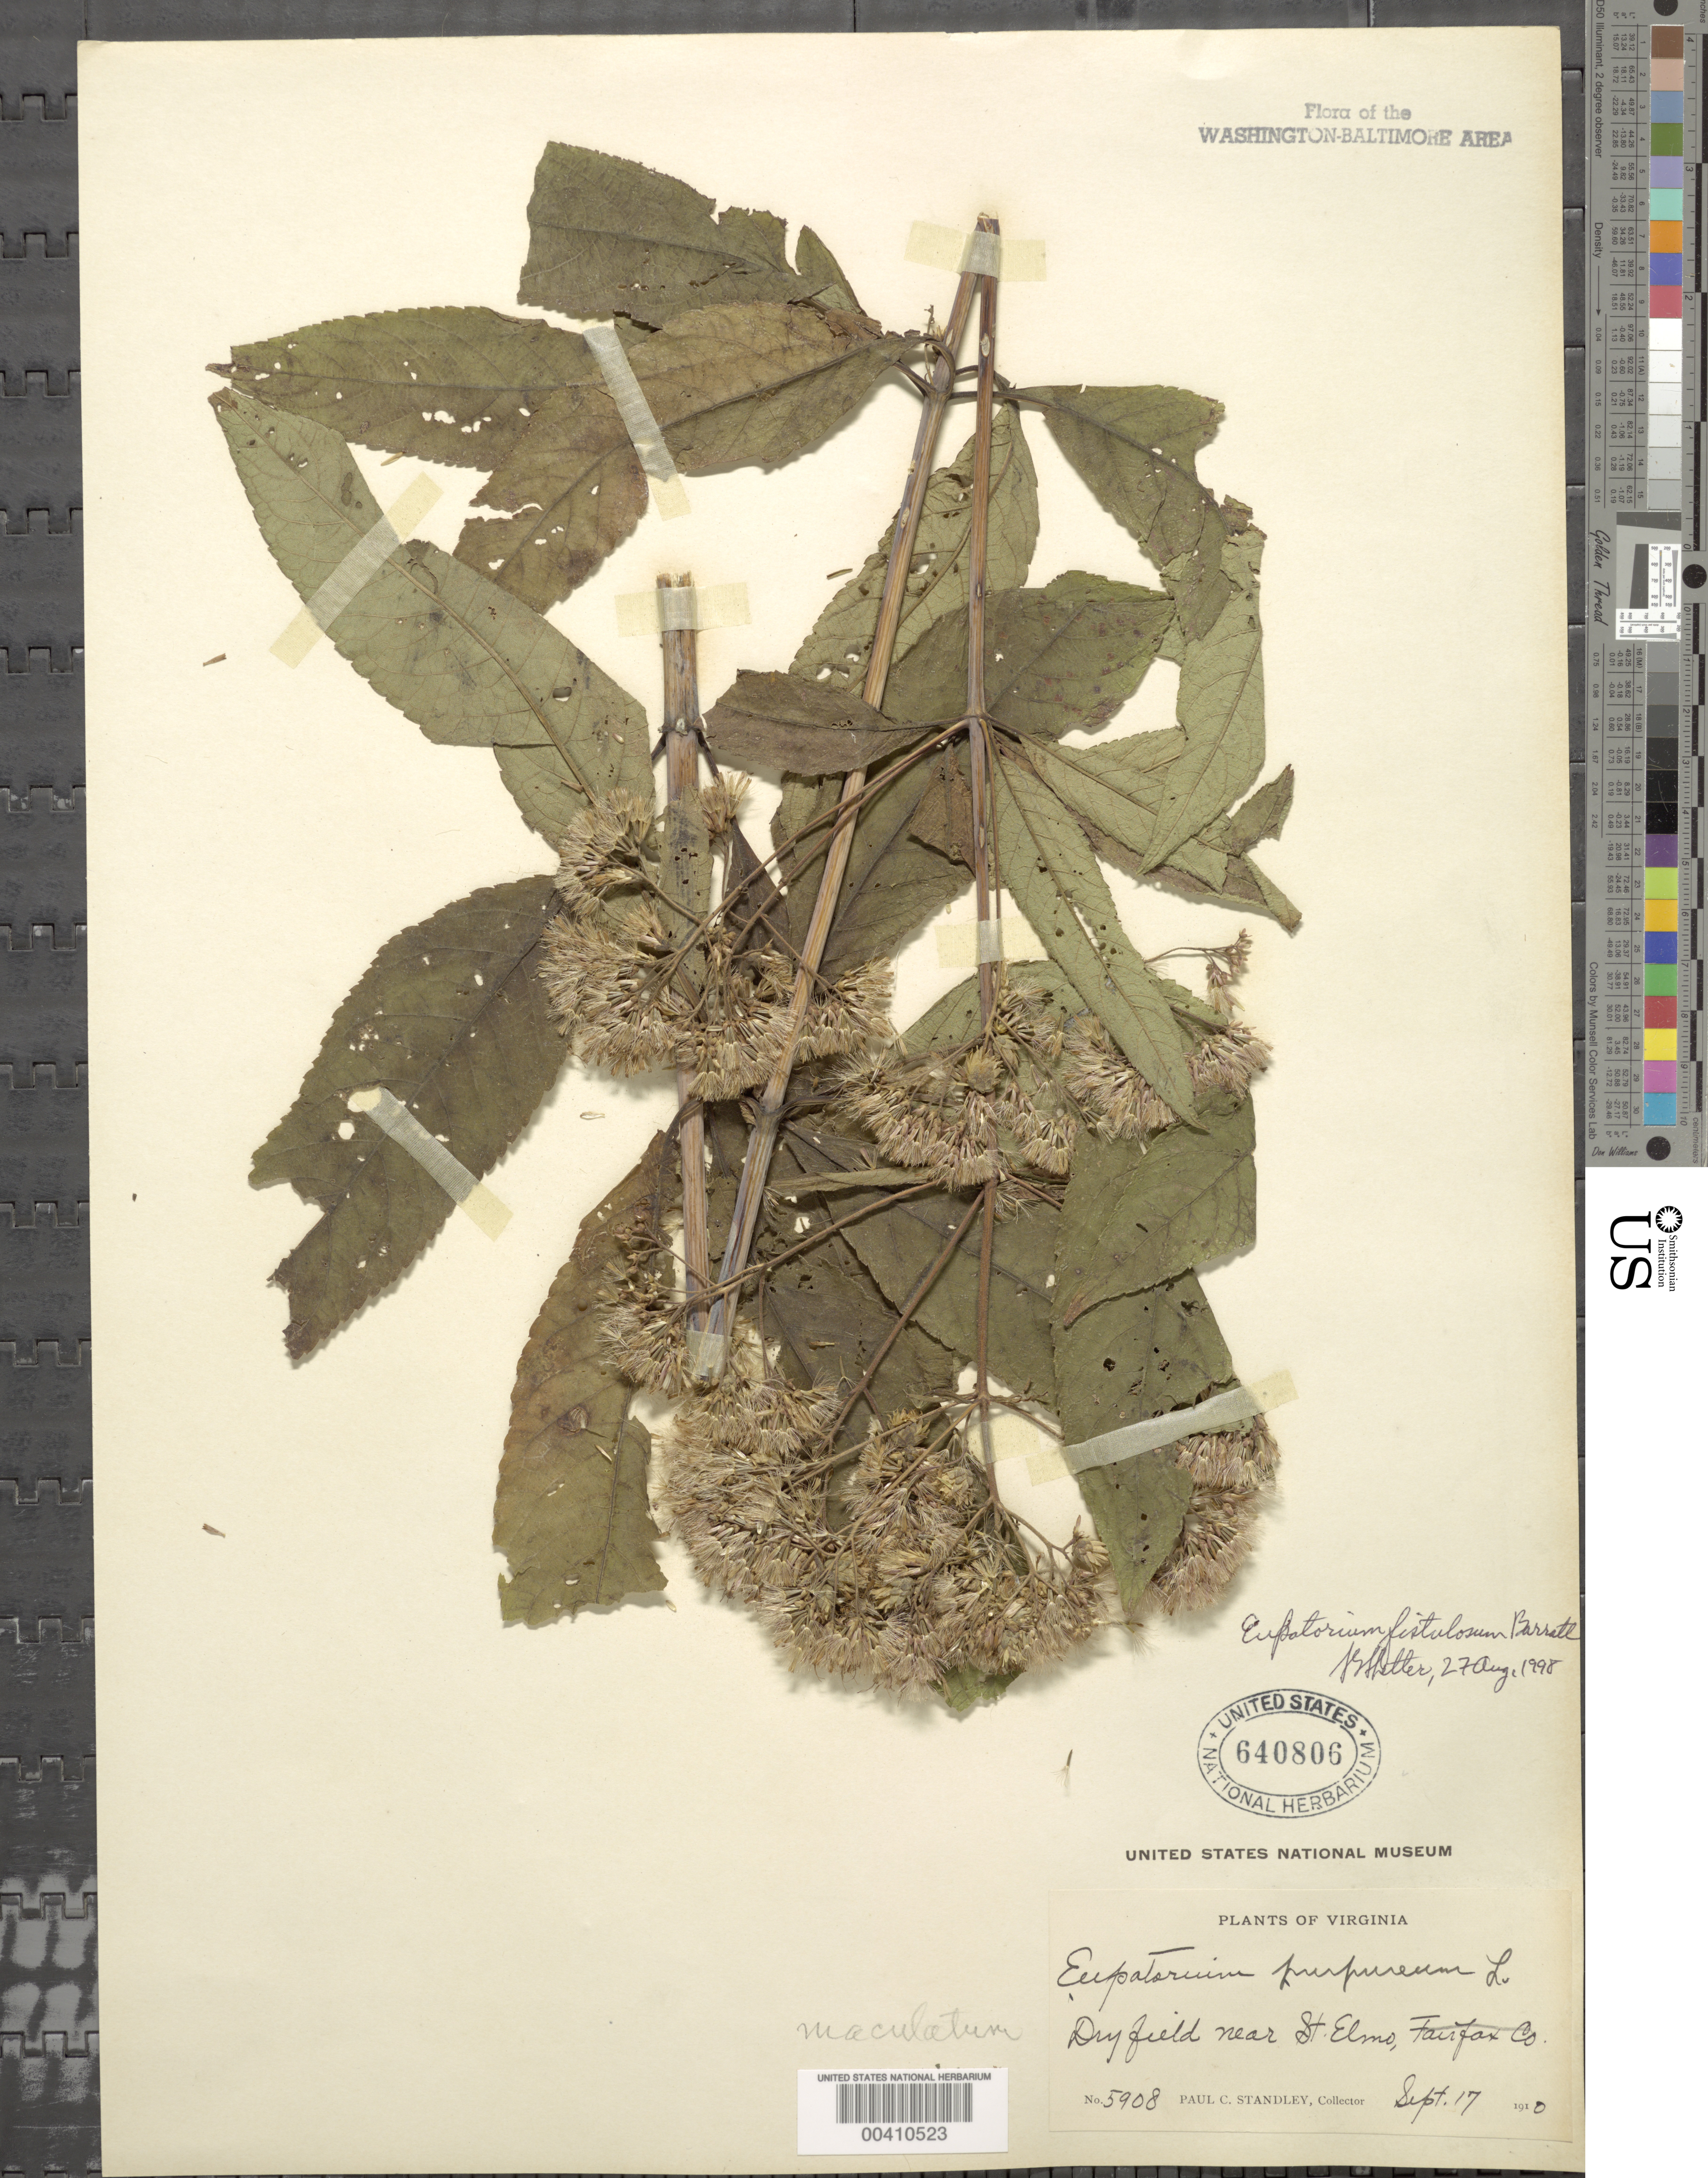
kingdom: Plantae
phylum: Tracheophyta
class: Magnoliopsida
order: Asterales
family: Asteraceae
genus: Eupatorium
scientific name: Eupatorium fistulosum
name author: Barratt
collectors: P. C. Standley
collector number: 5908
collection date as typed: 17 Sep 1910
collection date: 1910-09-17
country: United States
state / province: Virginia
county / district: Fairfax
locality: Near St Elmo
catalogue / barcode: US 640806